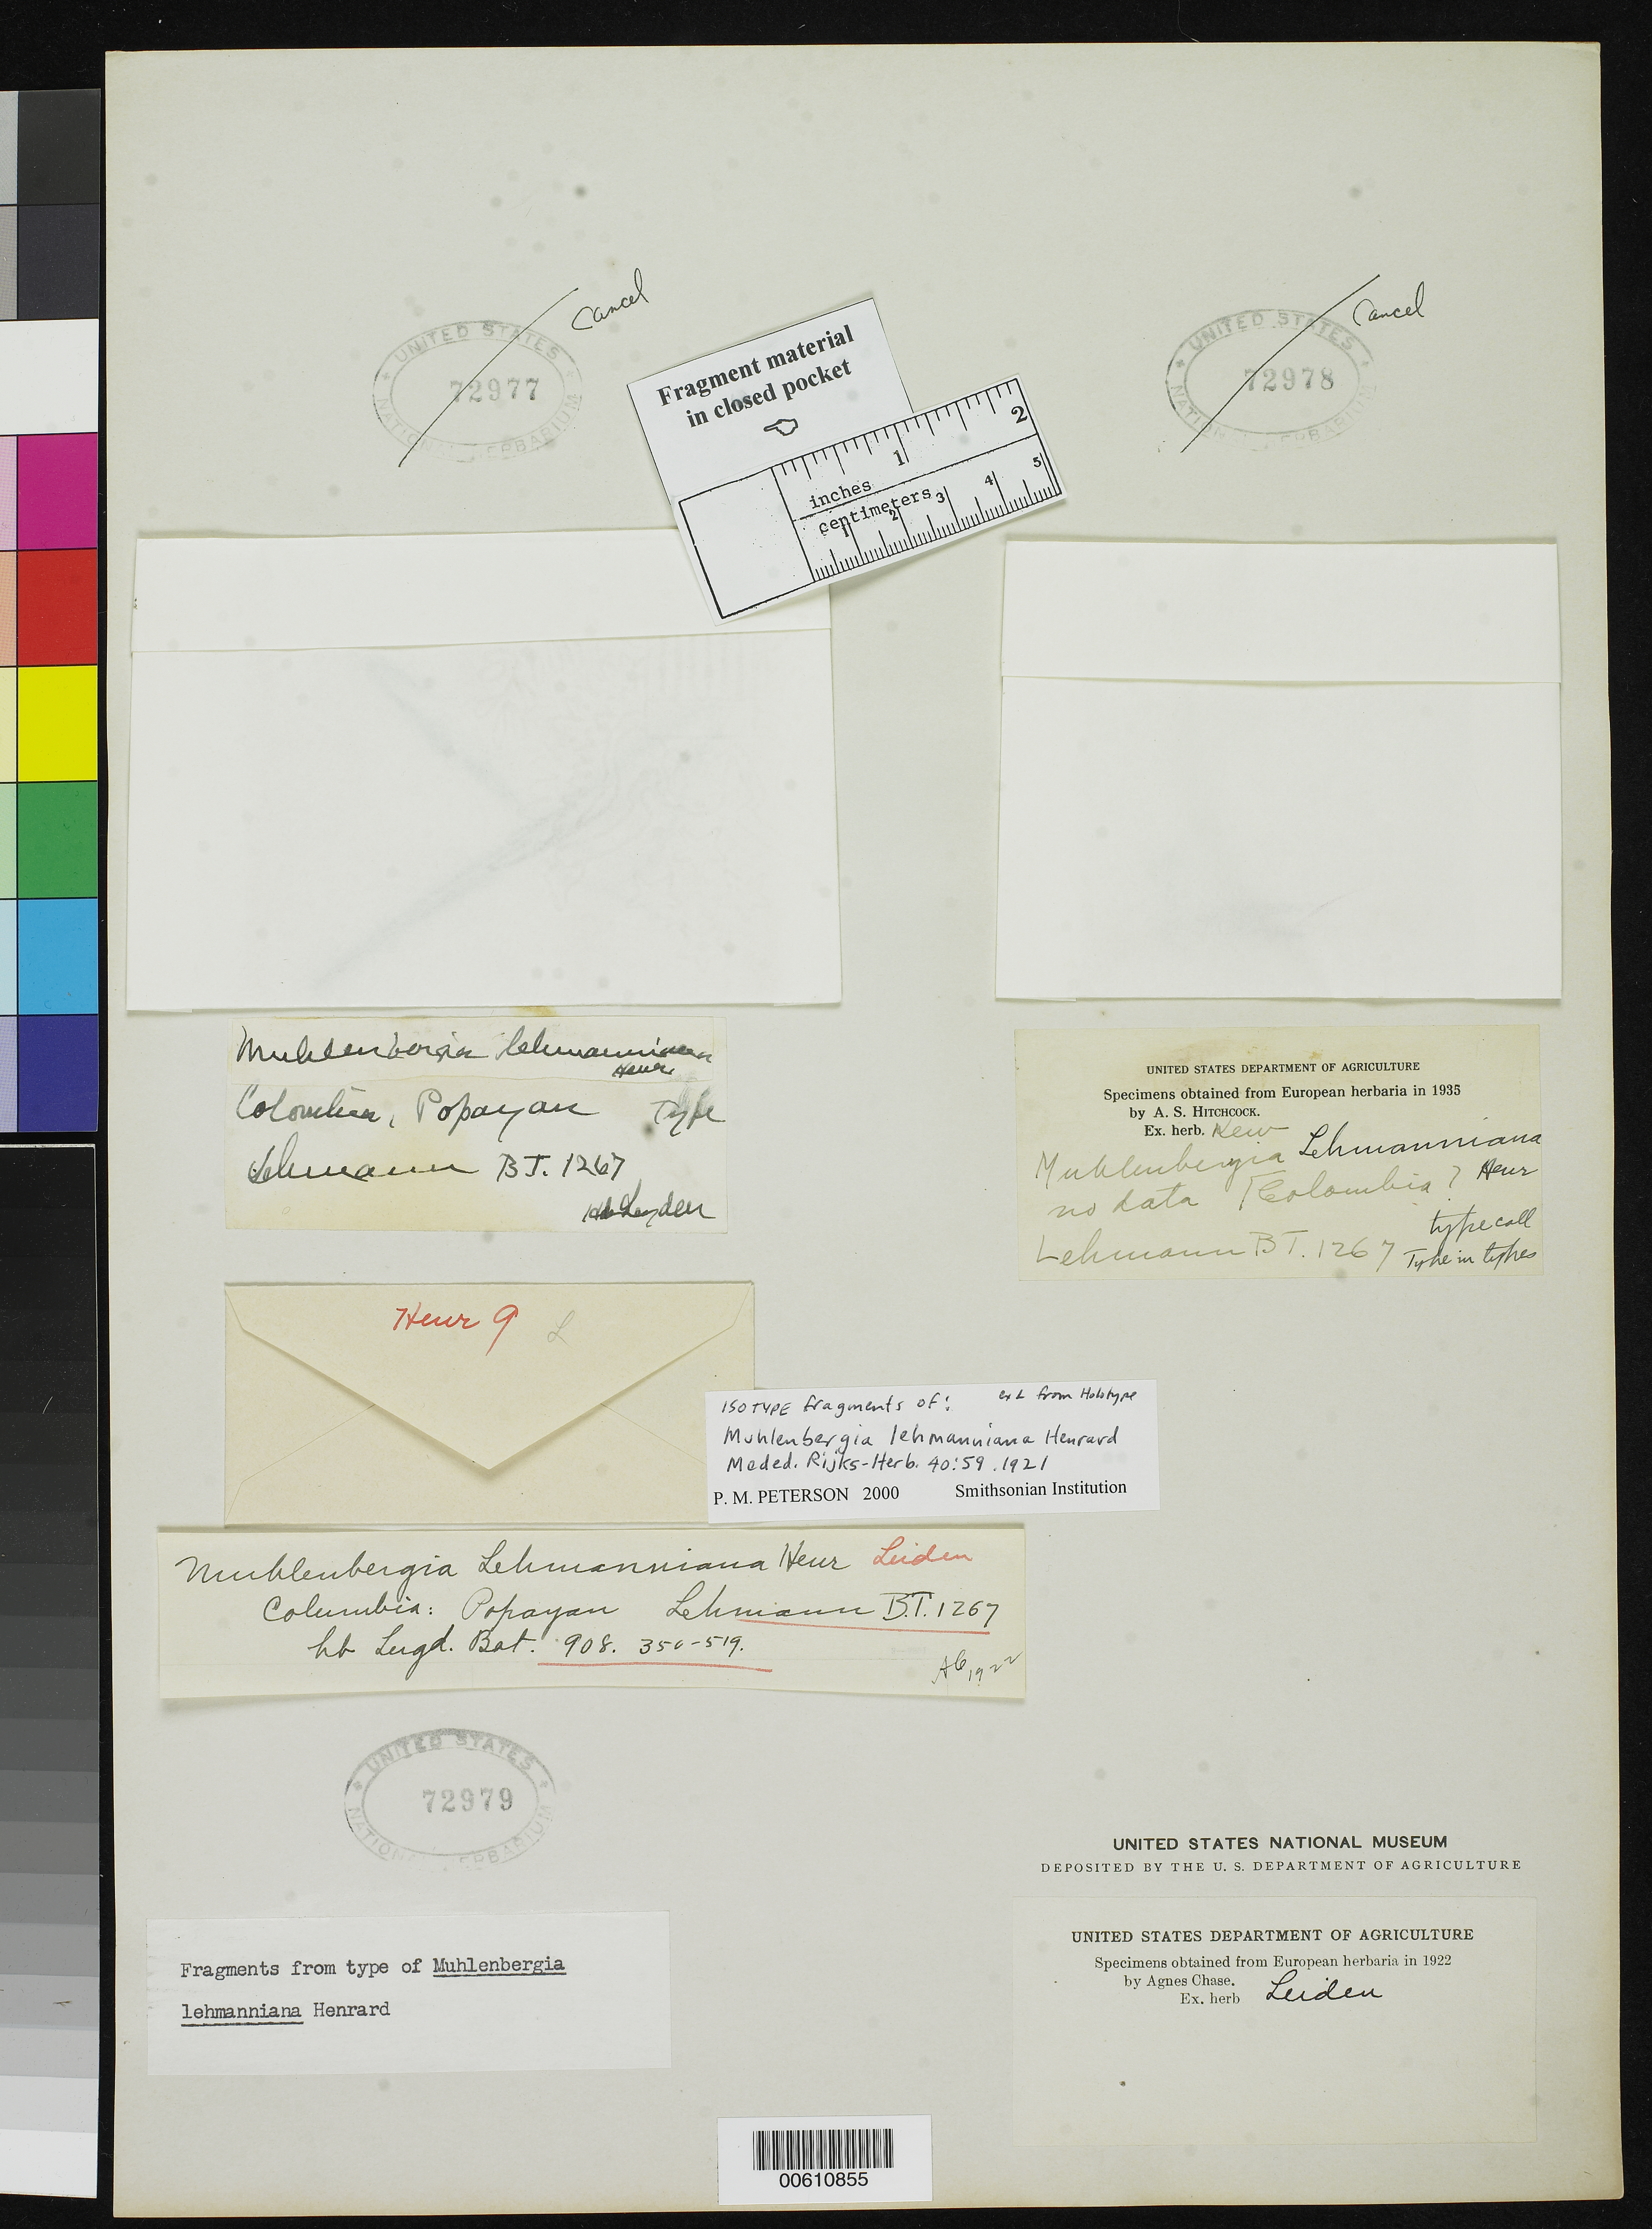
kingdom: Plantae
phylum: Tracheophyta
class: Liliopsida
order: Poales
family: Poaceae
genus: Muhlenbergia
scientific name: Muhlenbergia lehmanniana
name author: Henr.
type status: Type Fragment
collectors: B. Lehmann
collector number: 1267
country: Colombia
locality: Popayan.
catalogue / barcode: US 72979